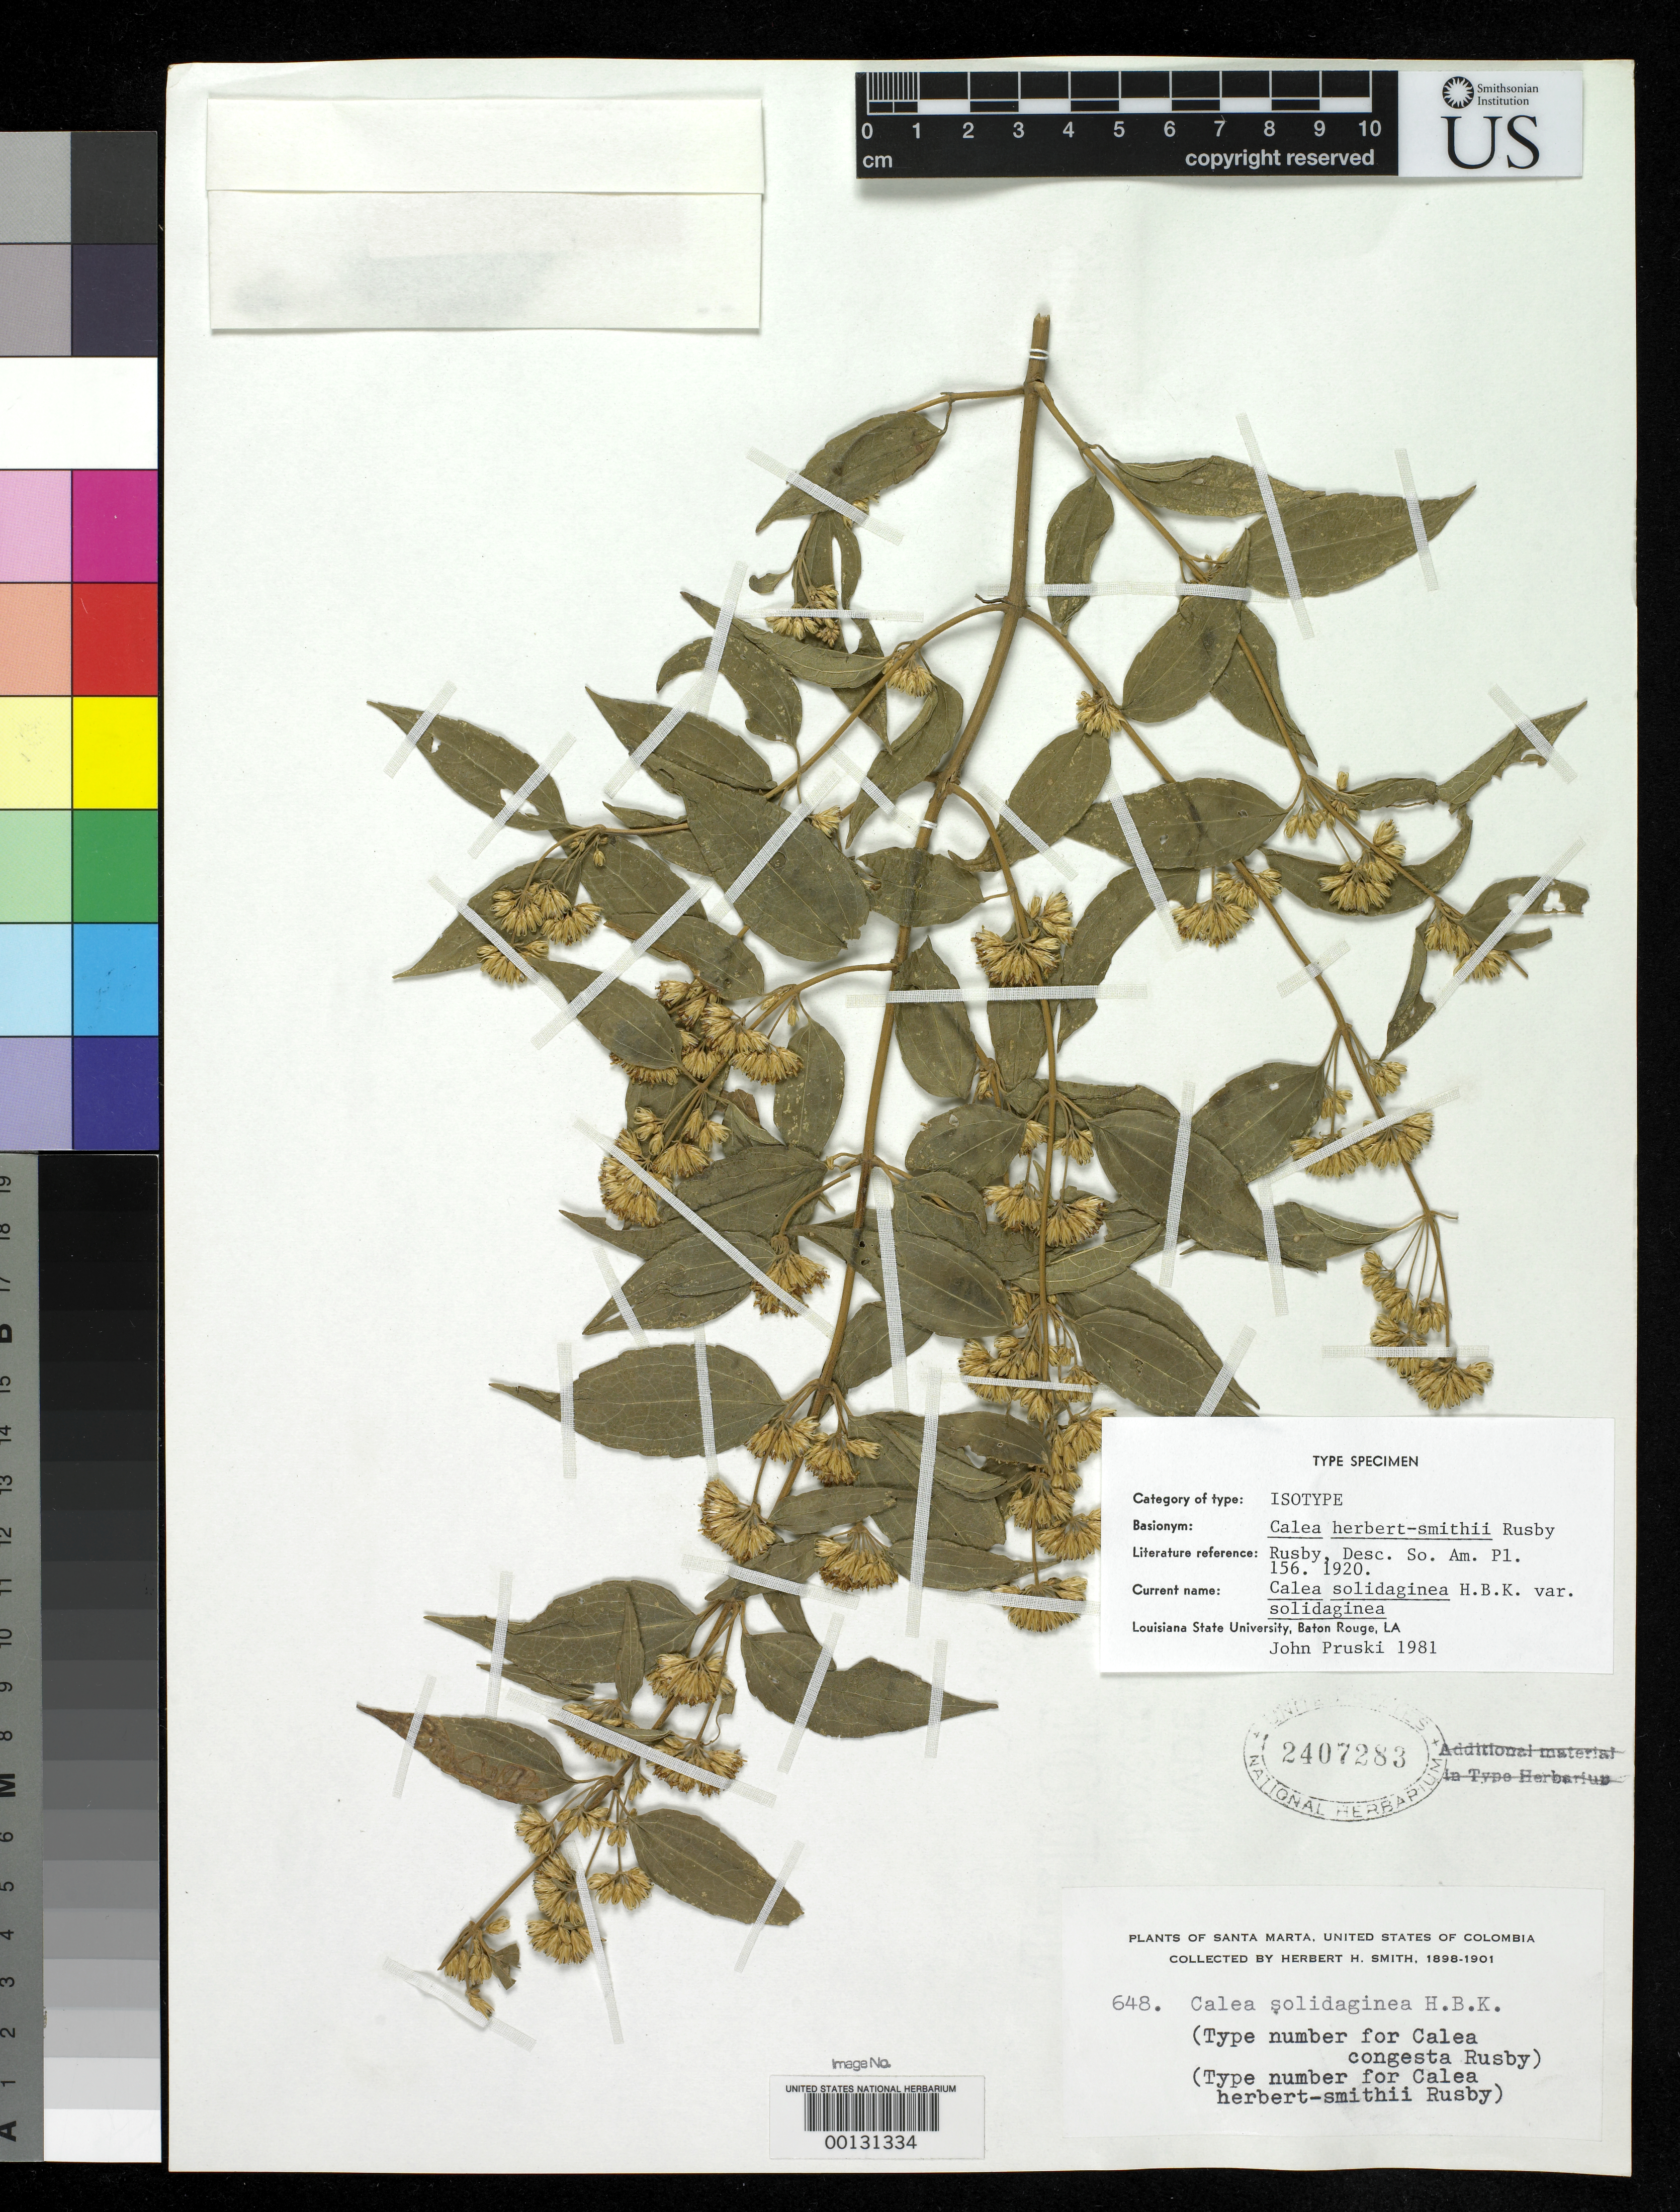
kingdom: Plantae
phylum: Tracheophyta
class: Magnoliopsida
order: Asterales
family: Asteraceae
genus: Calea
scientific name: Calea herbert-smithii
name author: Rusby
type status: Isotype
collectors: Herbert H. Smith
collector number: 648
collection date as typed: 1898 to -- --- 1901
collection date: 1898/1901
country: Colombia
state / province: Magdalena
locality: Onaca, near Santa Marta.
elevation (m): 610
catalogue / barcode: US 2407283